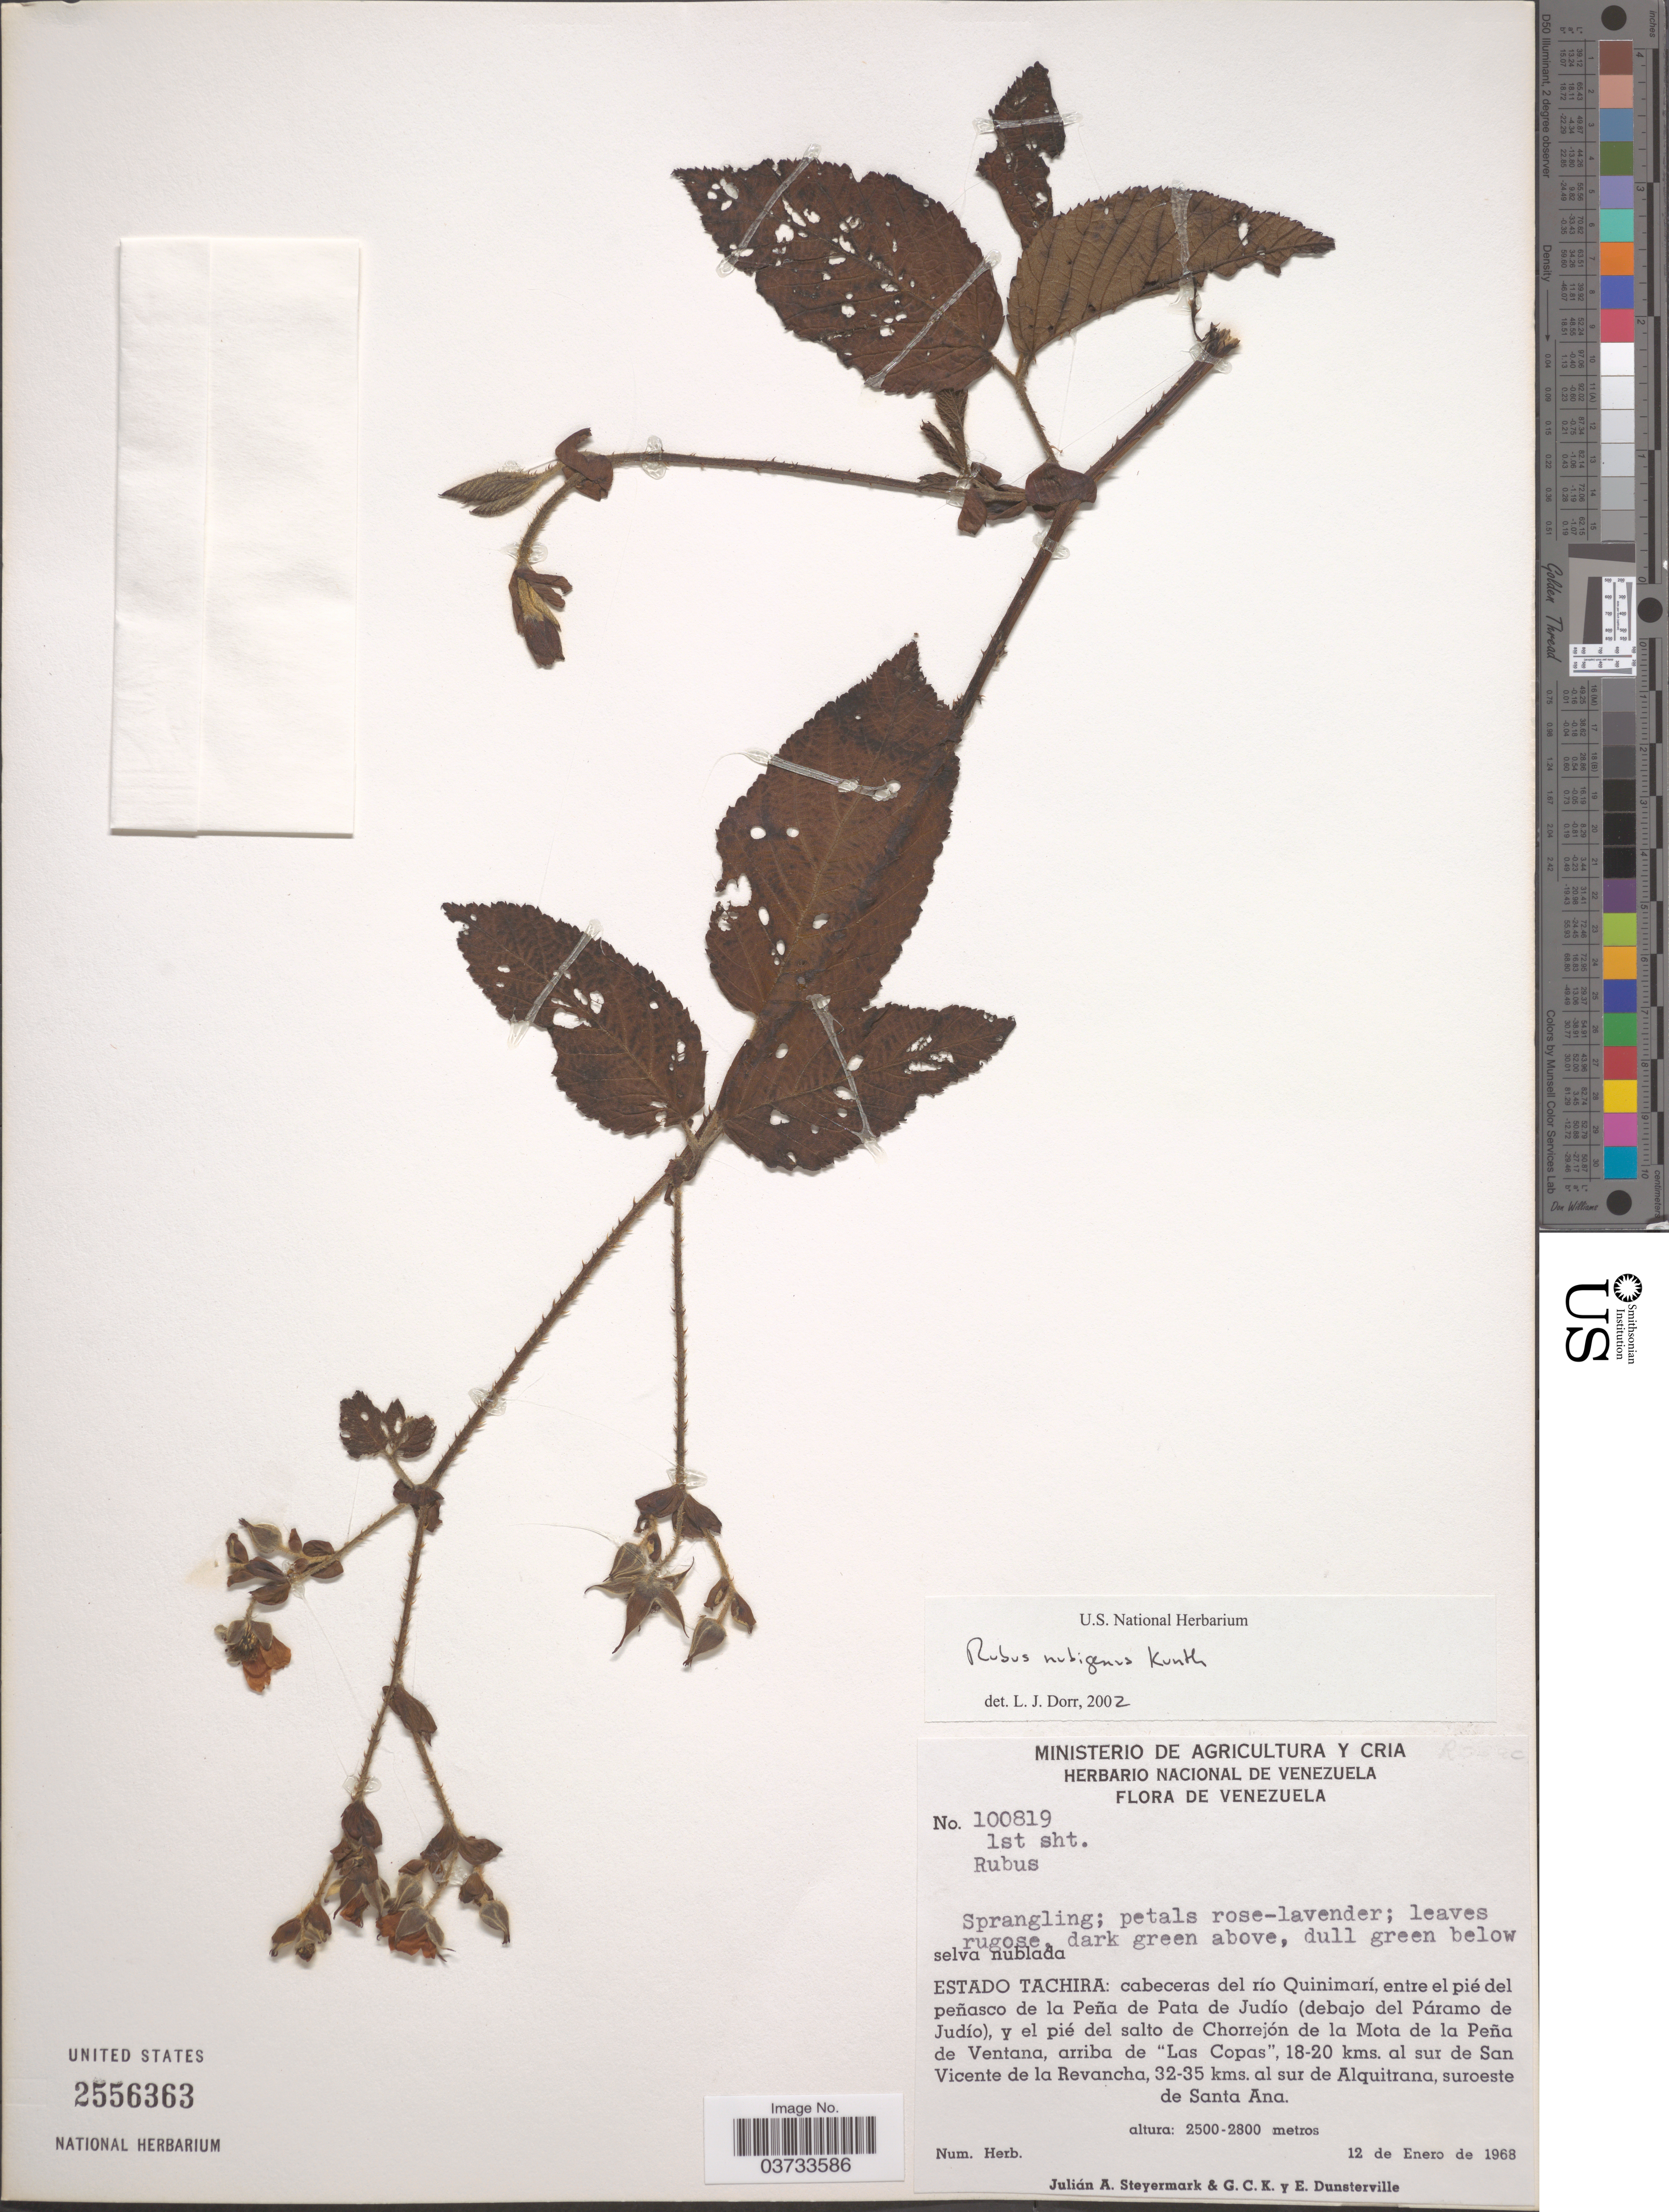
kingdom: Plantae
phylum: Tracheophyta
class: Magnoliopsida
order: Rosales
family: Rosaceae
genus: Rubus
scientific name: Rubus nubigenus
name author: Kunth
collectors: J. Steyermark, G. C. K. Dunsterville & E. Dunsterville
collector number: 100819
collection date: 1968-01-12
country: Venezuela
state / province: Tachira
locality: Cabeceras del río Quinimarí, entre el pié del peñasco de la Peña de Pata de Judío (debajo del Páramo de Judío), y el pié del salto de Chorrejón de la Mota de la Peña de Ventana, arriba de "Las Copas", 18-20 kms. al sur de San Vicente de la Revancha, 32-35 kms. al sur de Alquitrana, suroeste de Santa Ana.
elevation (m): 2500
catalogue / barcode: US 2556363